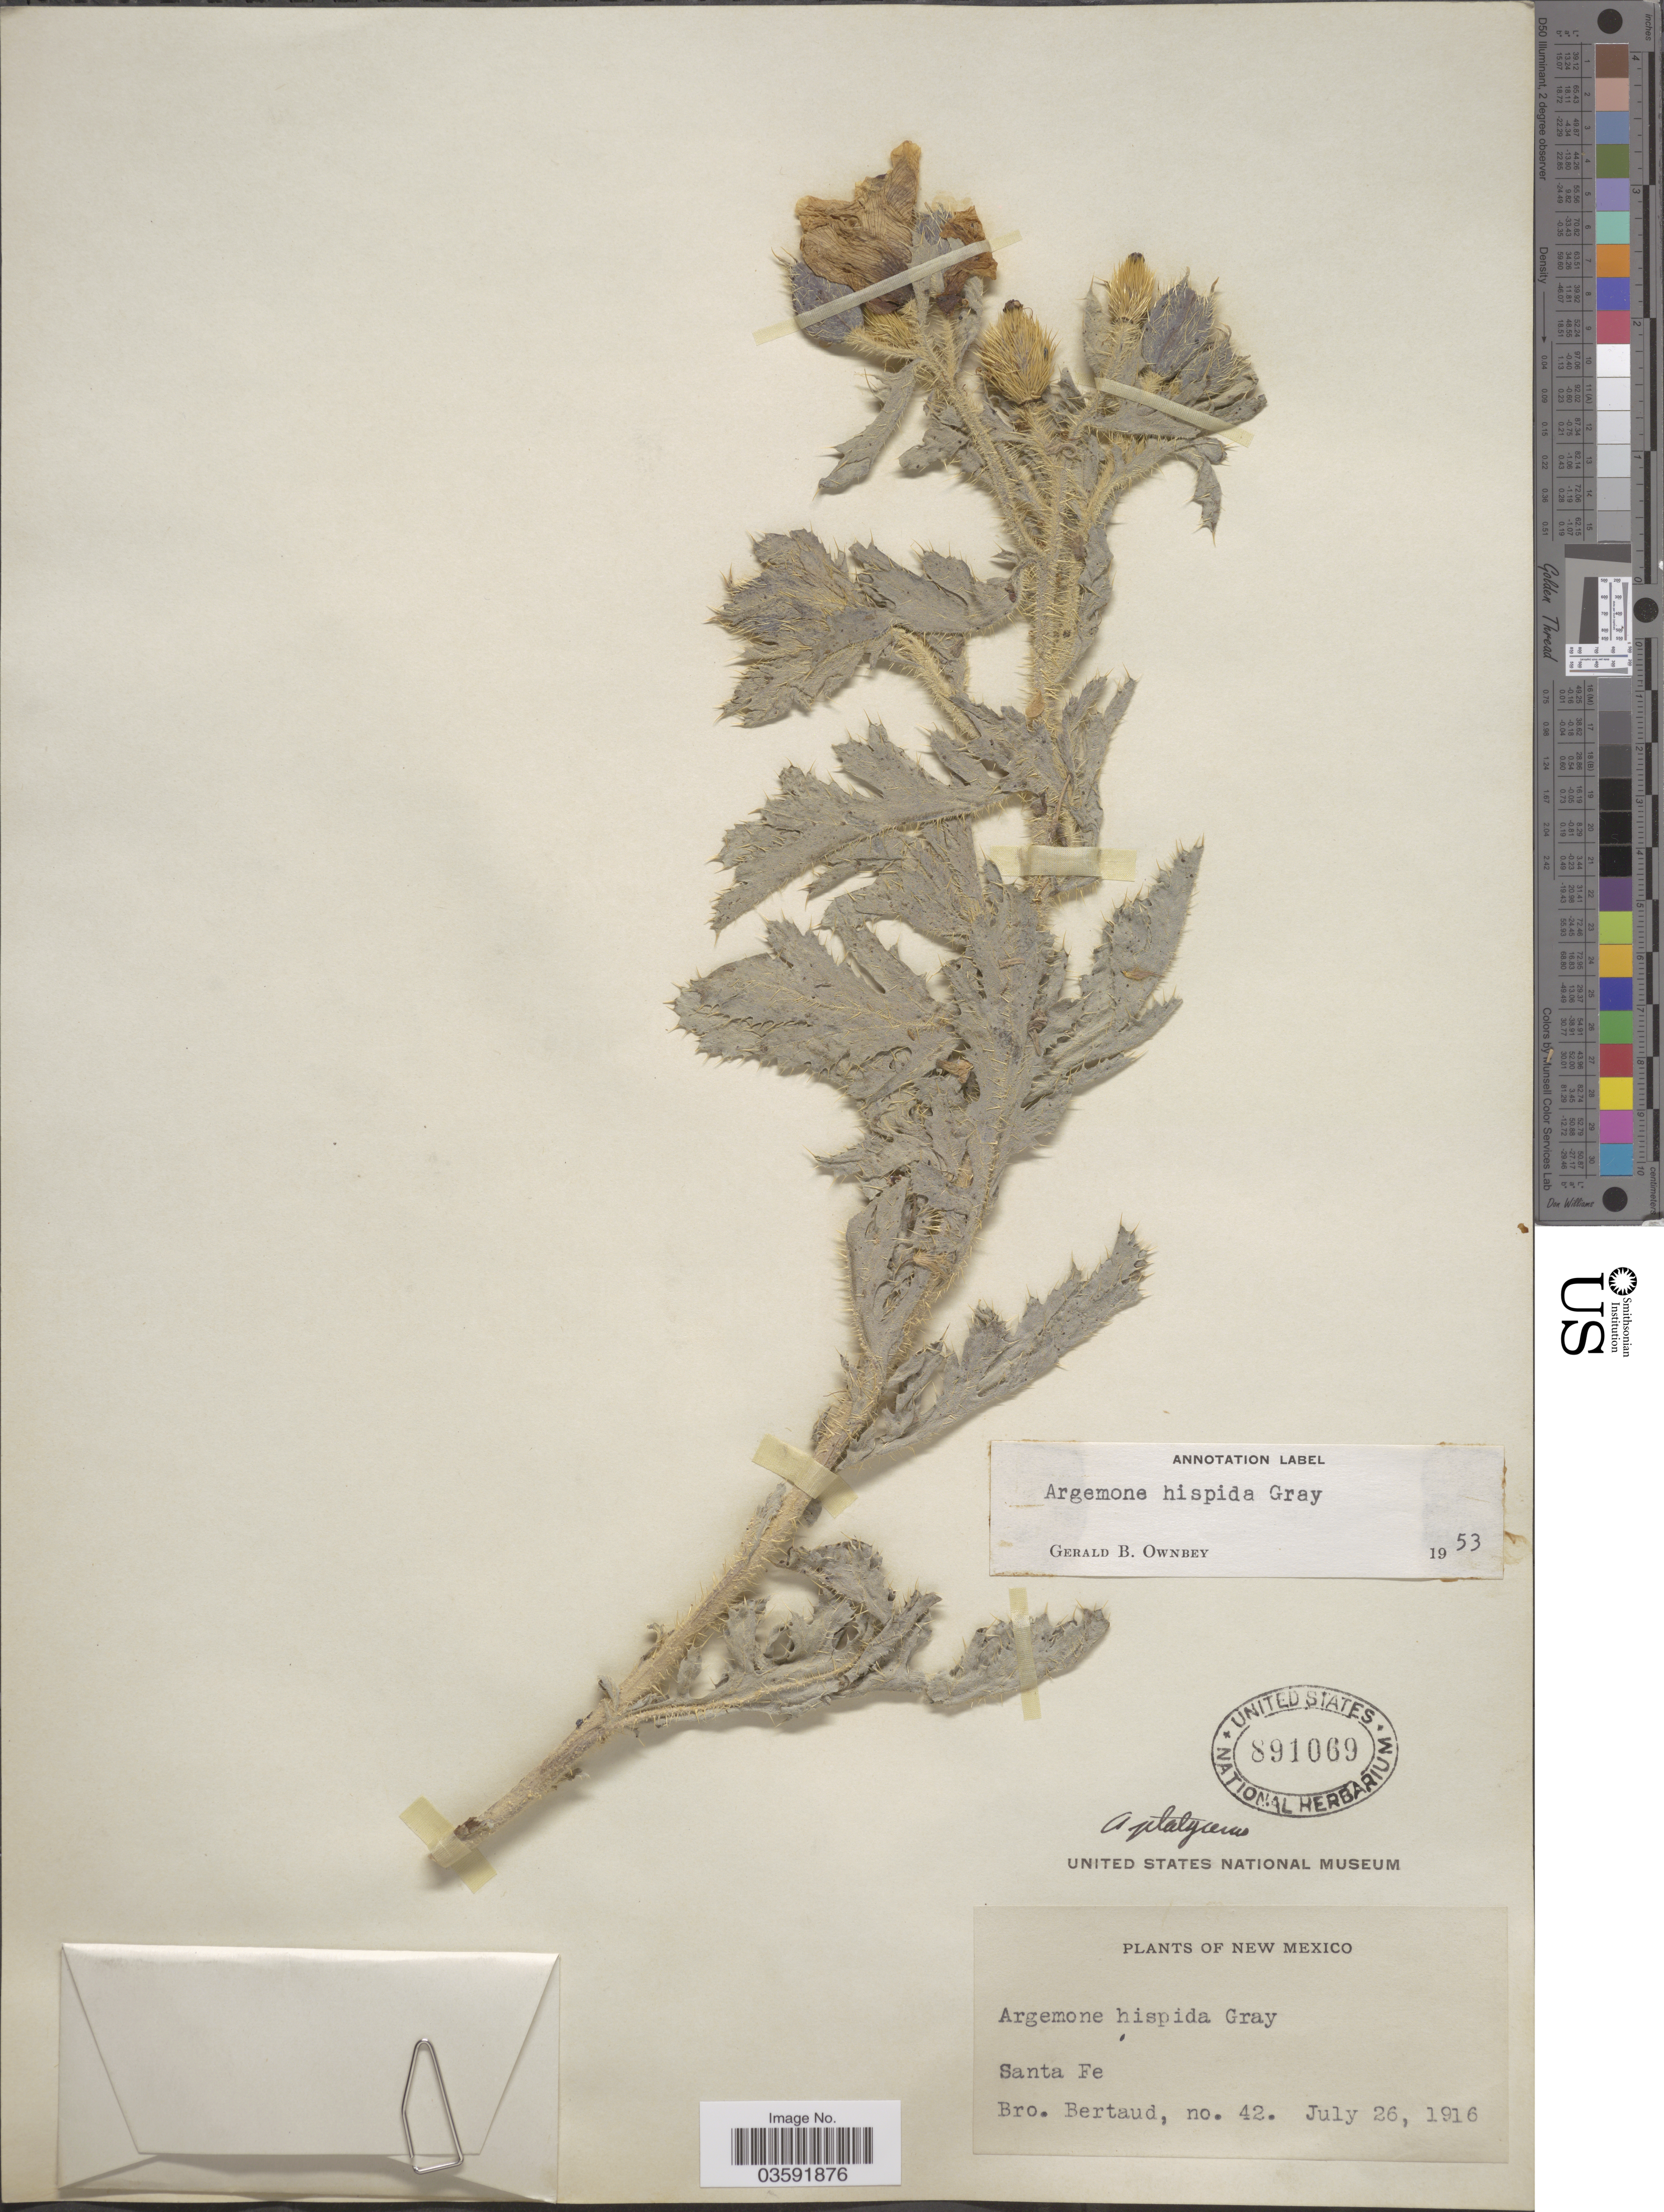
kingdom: Plantae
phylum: Tracheophyta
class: Magnoliopsida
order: Ranunculales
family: Papaveraceae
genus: Argemone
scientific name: Argemone hispida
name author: A. Gray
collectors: Bro. Bertaud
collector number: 42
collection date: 1916-07-26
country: United States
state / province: New Mexico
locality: Santa Fe.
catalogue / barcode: US 891069